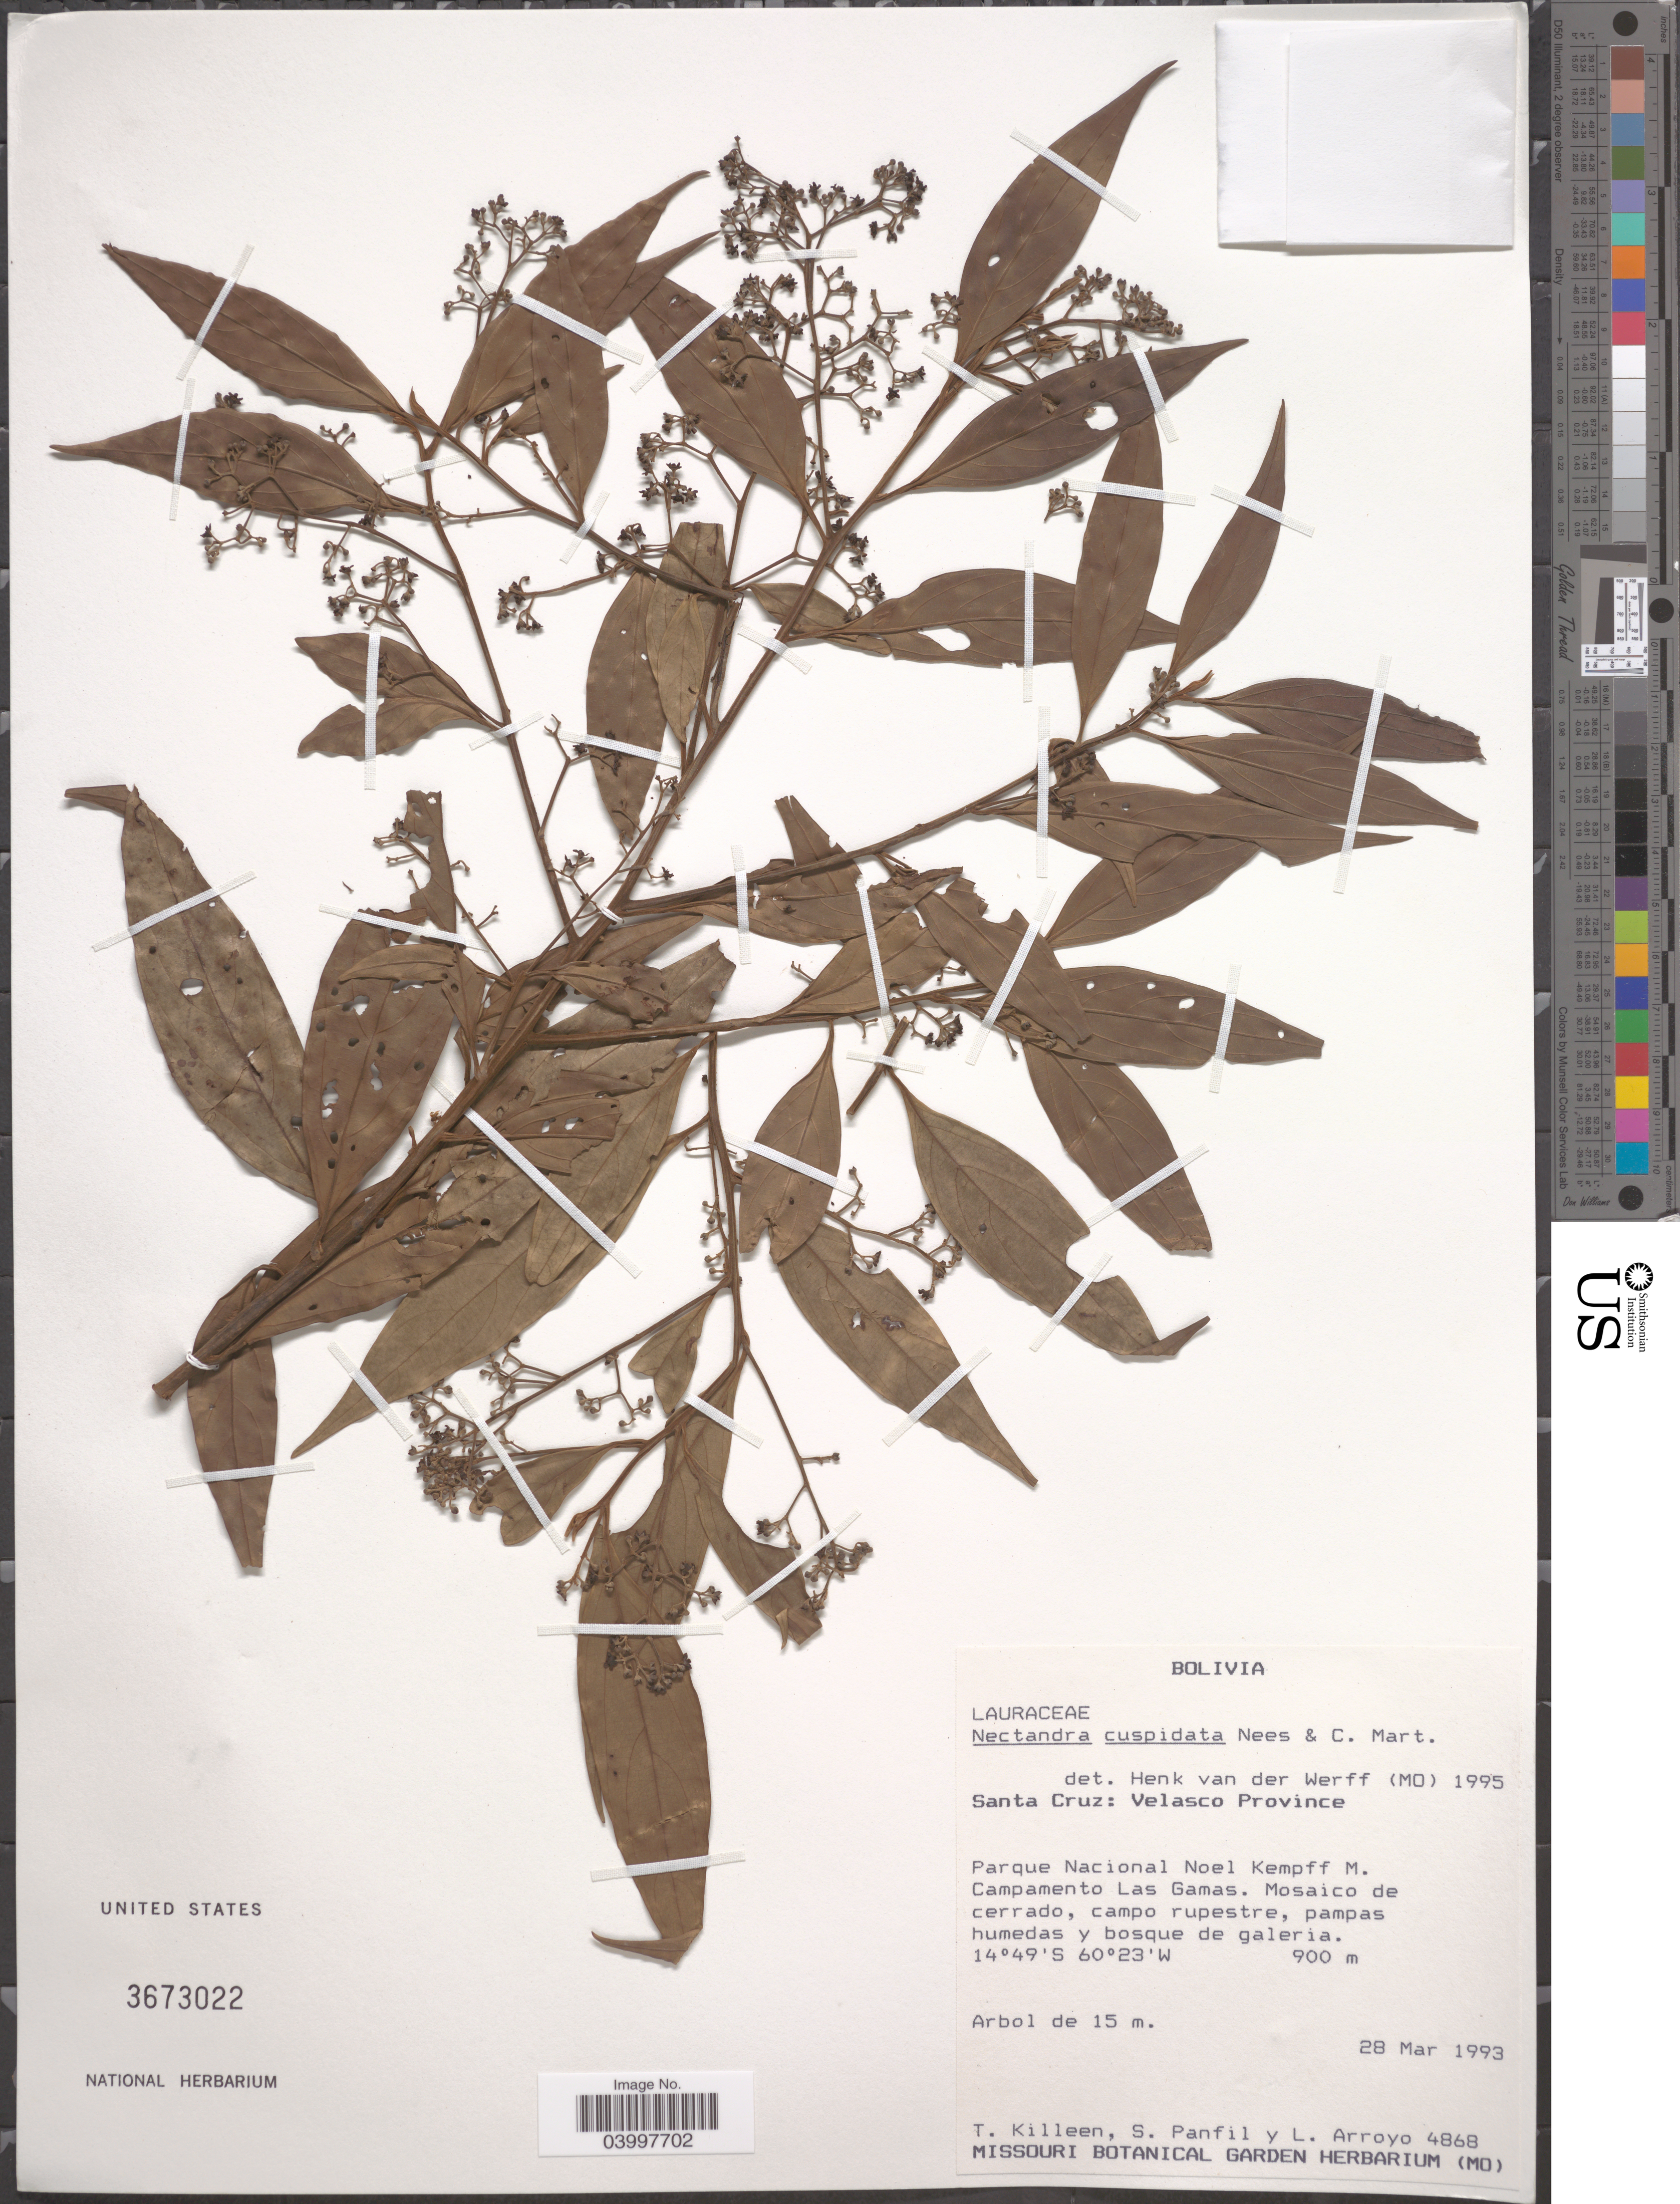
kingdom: Plantae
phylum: Tracheophyta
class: Magnoliopsida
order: Laurales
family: Lauraceae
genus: Nectandra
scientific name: Nectandra cuspidata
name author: Nees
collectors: T. J. Killeen, S. Panfil & L. Arroyo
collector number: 4868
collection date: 1993-03-28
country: Bolivia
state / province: Santa Cruz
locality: Velasco Province. Parque Nacional Noel Kempff M. Campamento Las Gamas. Mosaico de cerrado, campo rupestre, pampas humedas y bosque de galeria.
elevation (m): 900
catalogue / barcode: US 3673022